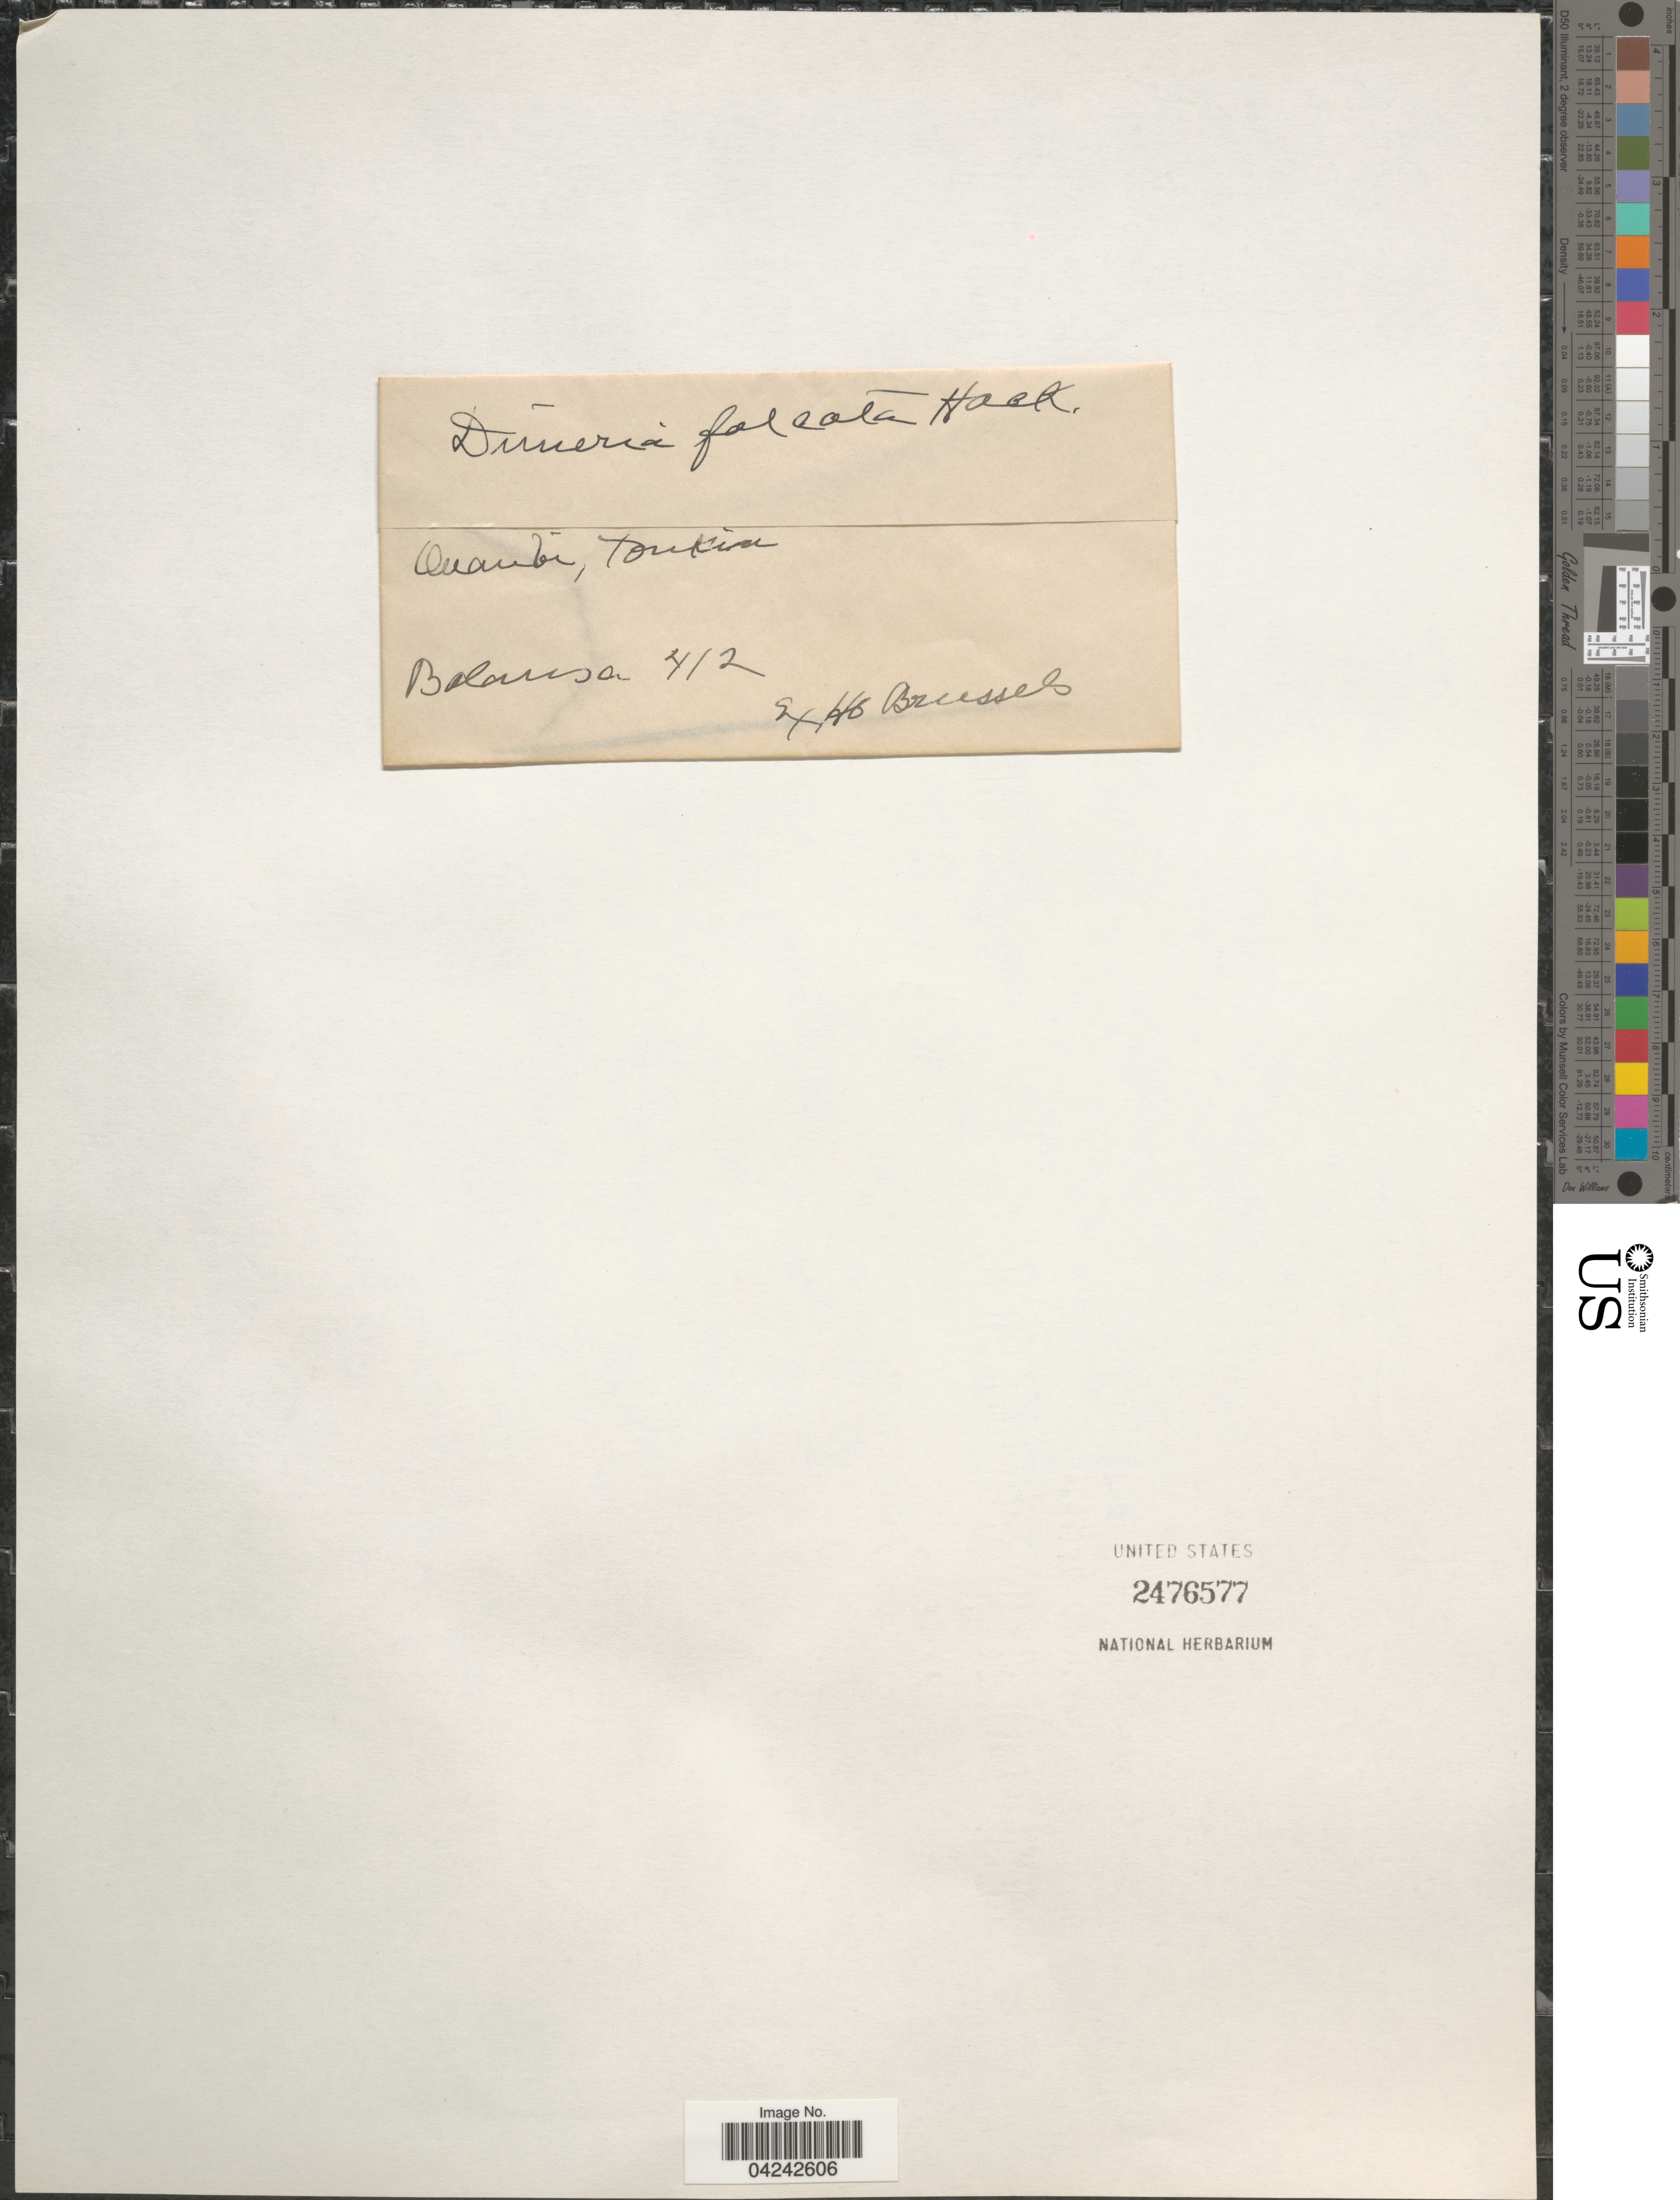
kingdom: Plantae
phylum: Tracheophyta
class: Liliopsida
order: Poales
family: Poaceae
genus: Dimeria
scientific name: Dimeria falcata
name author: Hack.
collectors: -. Balansa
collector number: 412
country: Vietnam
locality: Quanbi, Tonkin.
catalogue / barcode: US 2476577